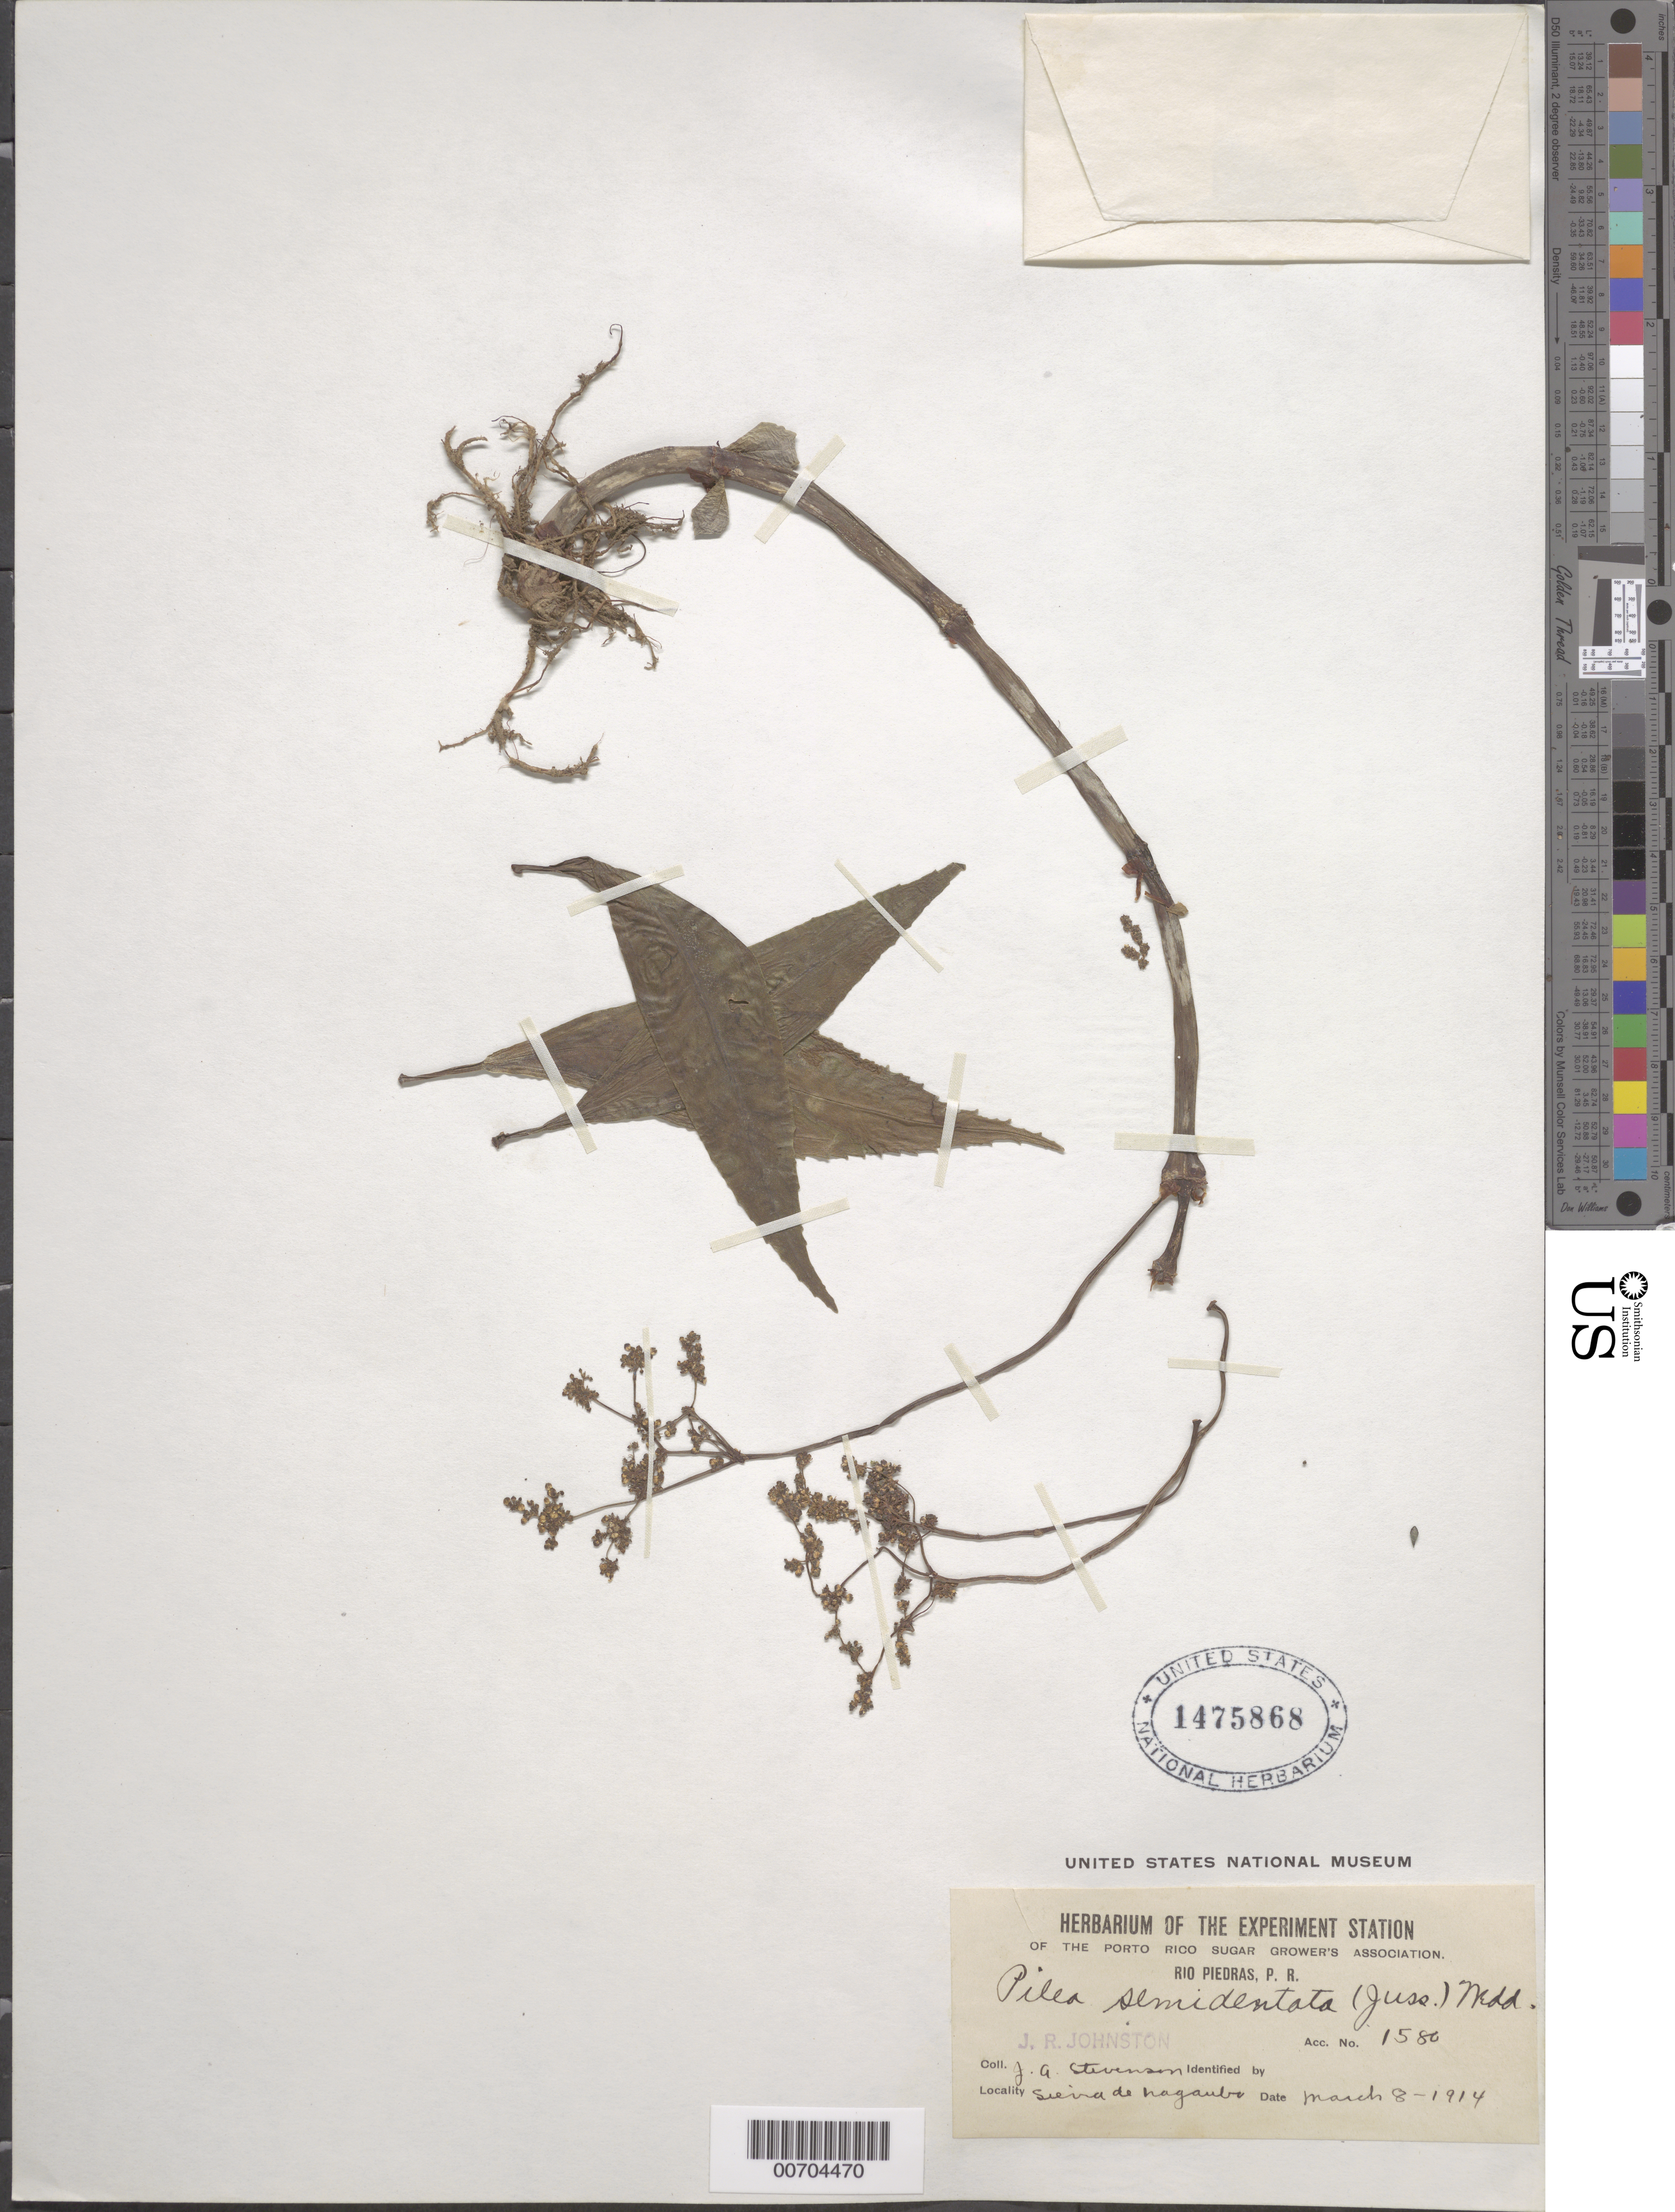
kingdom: Plantae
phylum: Tracheophyta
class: Magnoliopsida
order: Rosales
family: Urticaceae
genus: Pilea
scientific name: Pilea semidentata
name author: (Juss. ex Poir.) Wedd.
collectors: J. Stevenson & J. Johnston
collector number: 1580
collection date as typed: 08 Mar 1914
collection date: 1914-03-08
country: Puerto Rico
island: Greater Antilles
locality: Sierra de Naguabo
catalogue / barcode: US 1475868